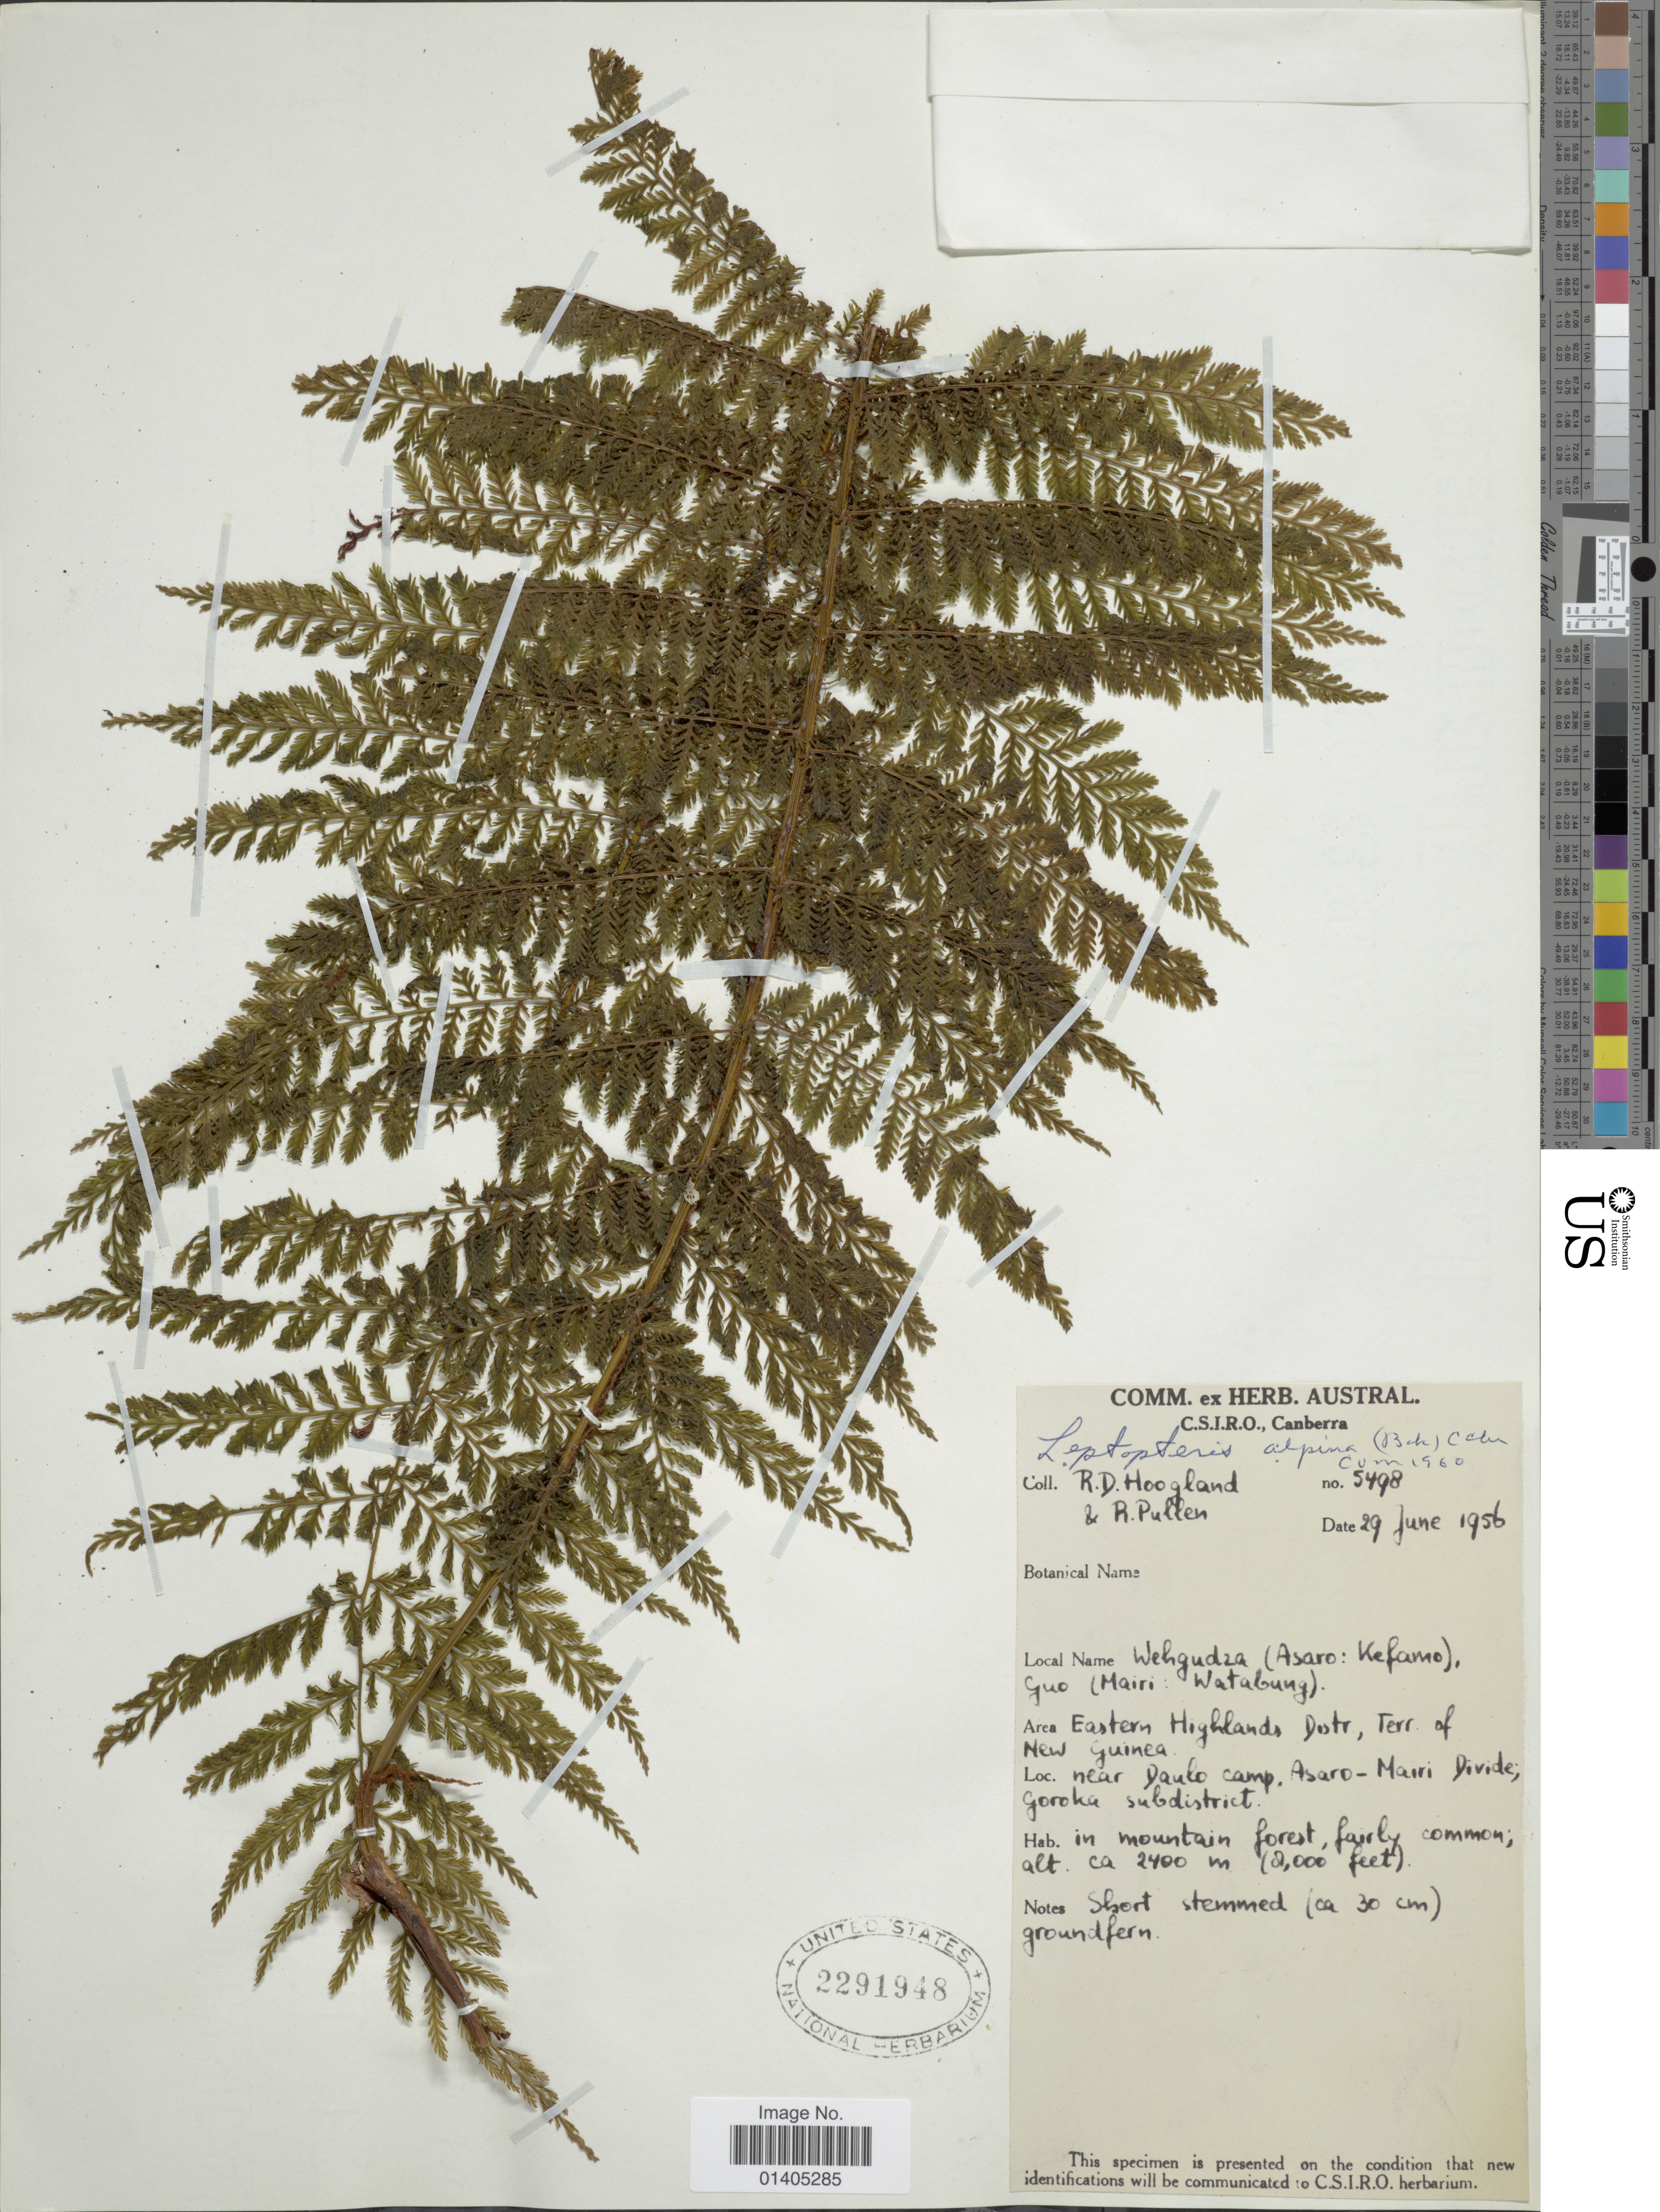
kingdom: Plantae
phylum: Tracheophyta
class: Polypodiopsida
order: Osmundales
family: Osmundaceae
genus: Leptopteris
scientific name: Leptopteris alpina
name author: (Baker) C. Chr.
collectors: R. D. Hoogland & R. Pullen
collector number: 5498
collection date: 1956-06-29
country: Papua New Guinea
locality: Eastern Highlands Distr, terr of New Guinea, Near Daulo camp, Asaro-Mairi Divide; Goroka subdistrict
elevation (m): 2438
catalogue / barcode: US 2291948